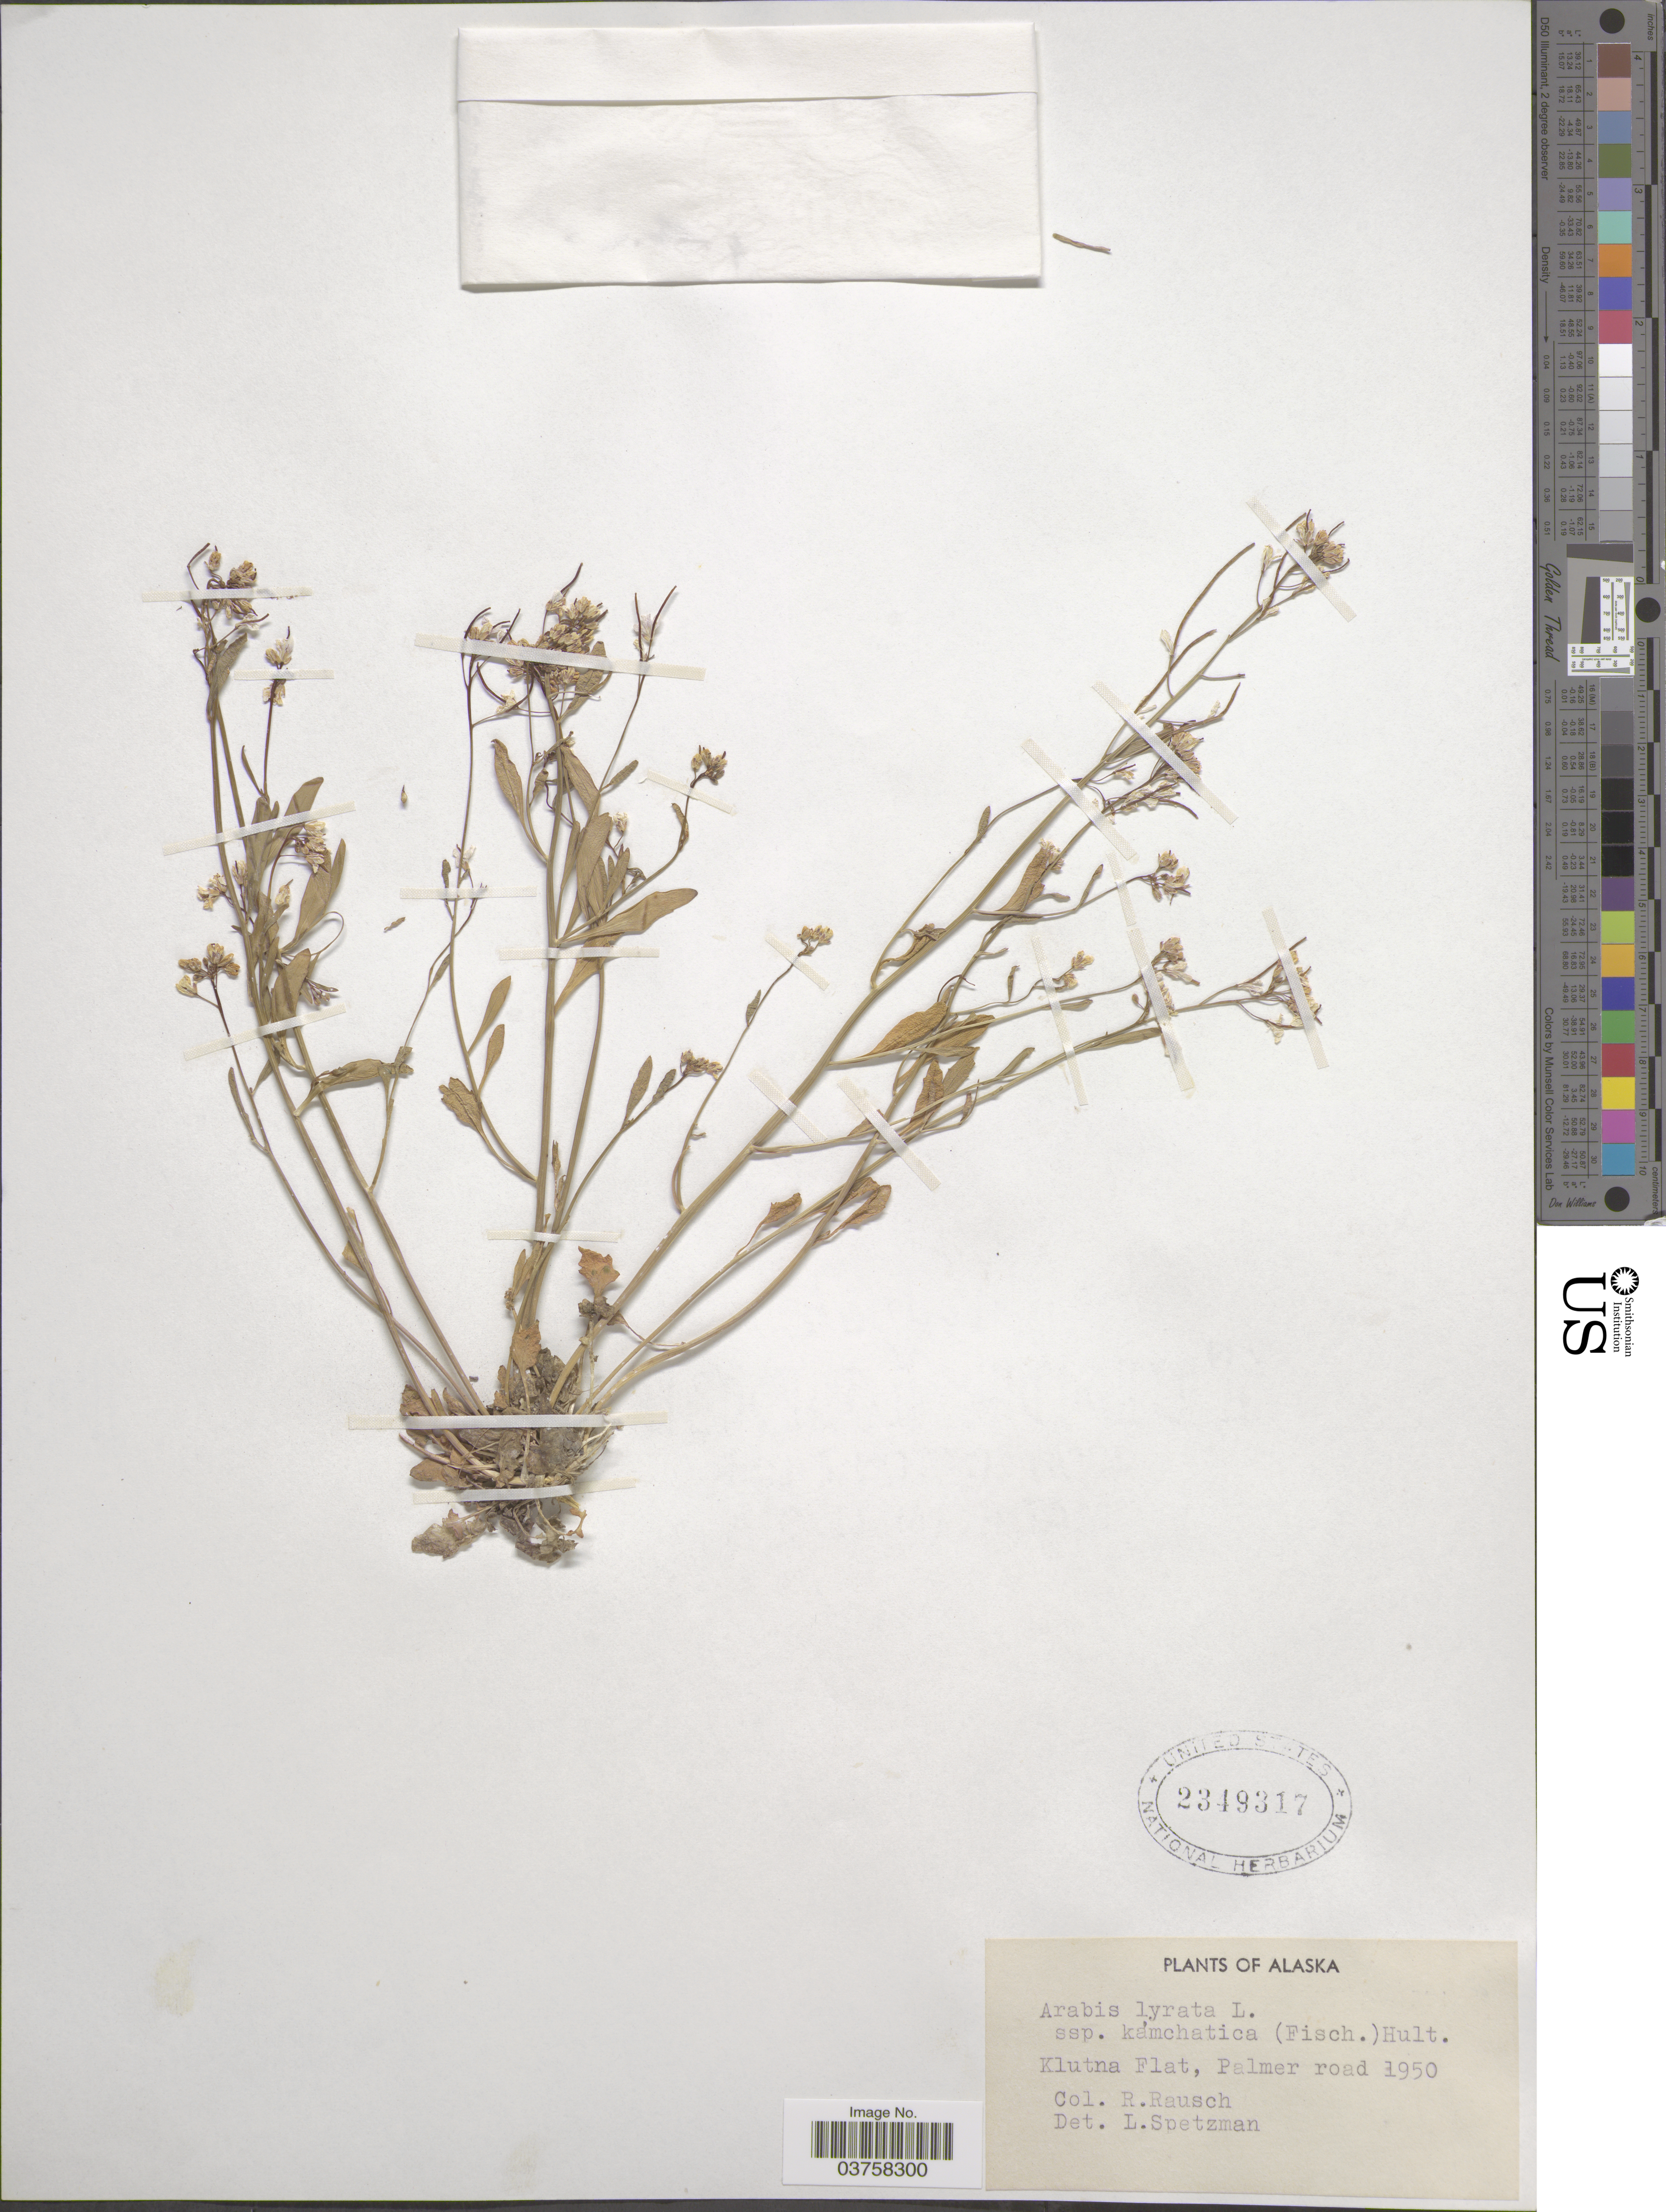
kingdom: Plantae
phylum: Tracheophyta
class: Magnoliopsida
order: Brassicales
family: Brassicaceae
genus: Arabidopsis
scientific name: Arabidopsis lyrata subsp. kamchatica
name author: (Fisch. ex DC.) O'Kane & Al-Shehbaz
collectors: R. Rausch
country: United States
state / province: Alaska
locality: Klutna Flat, Palmer road 1950.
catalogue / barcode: US 2349317